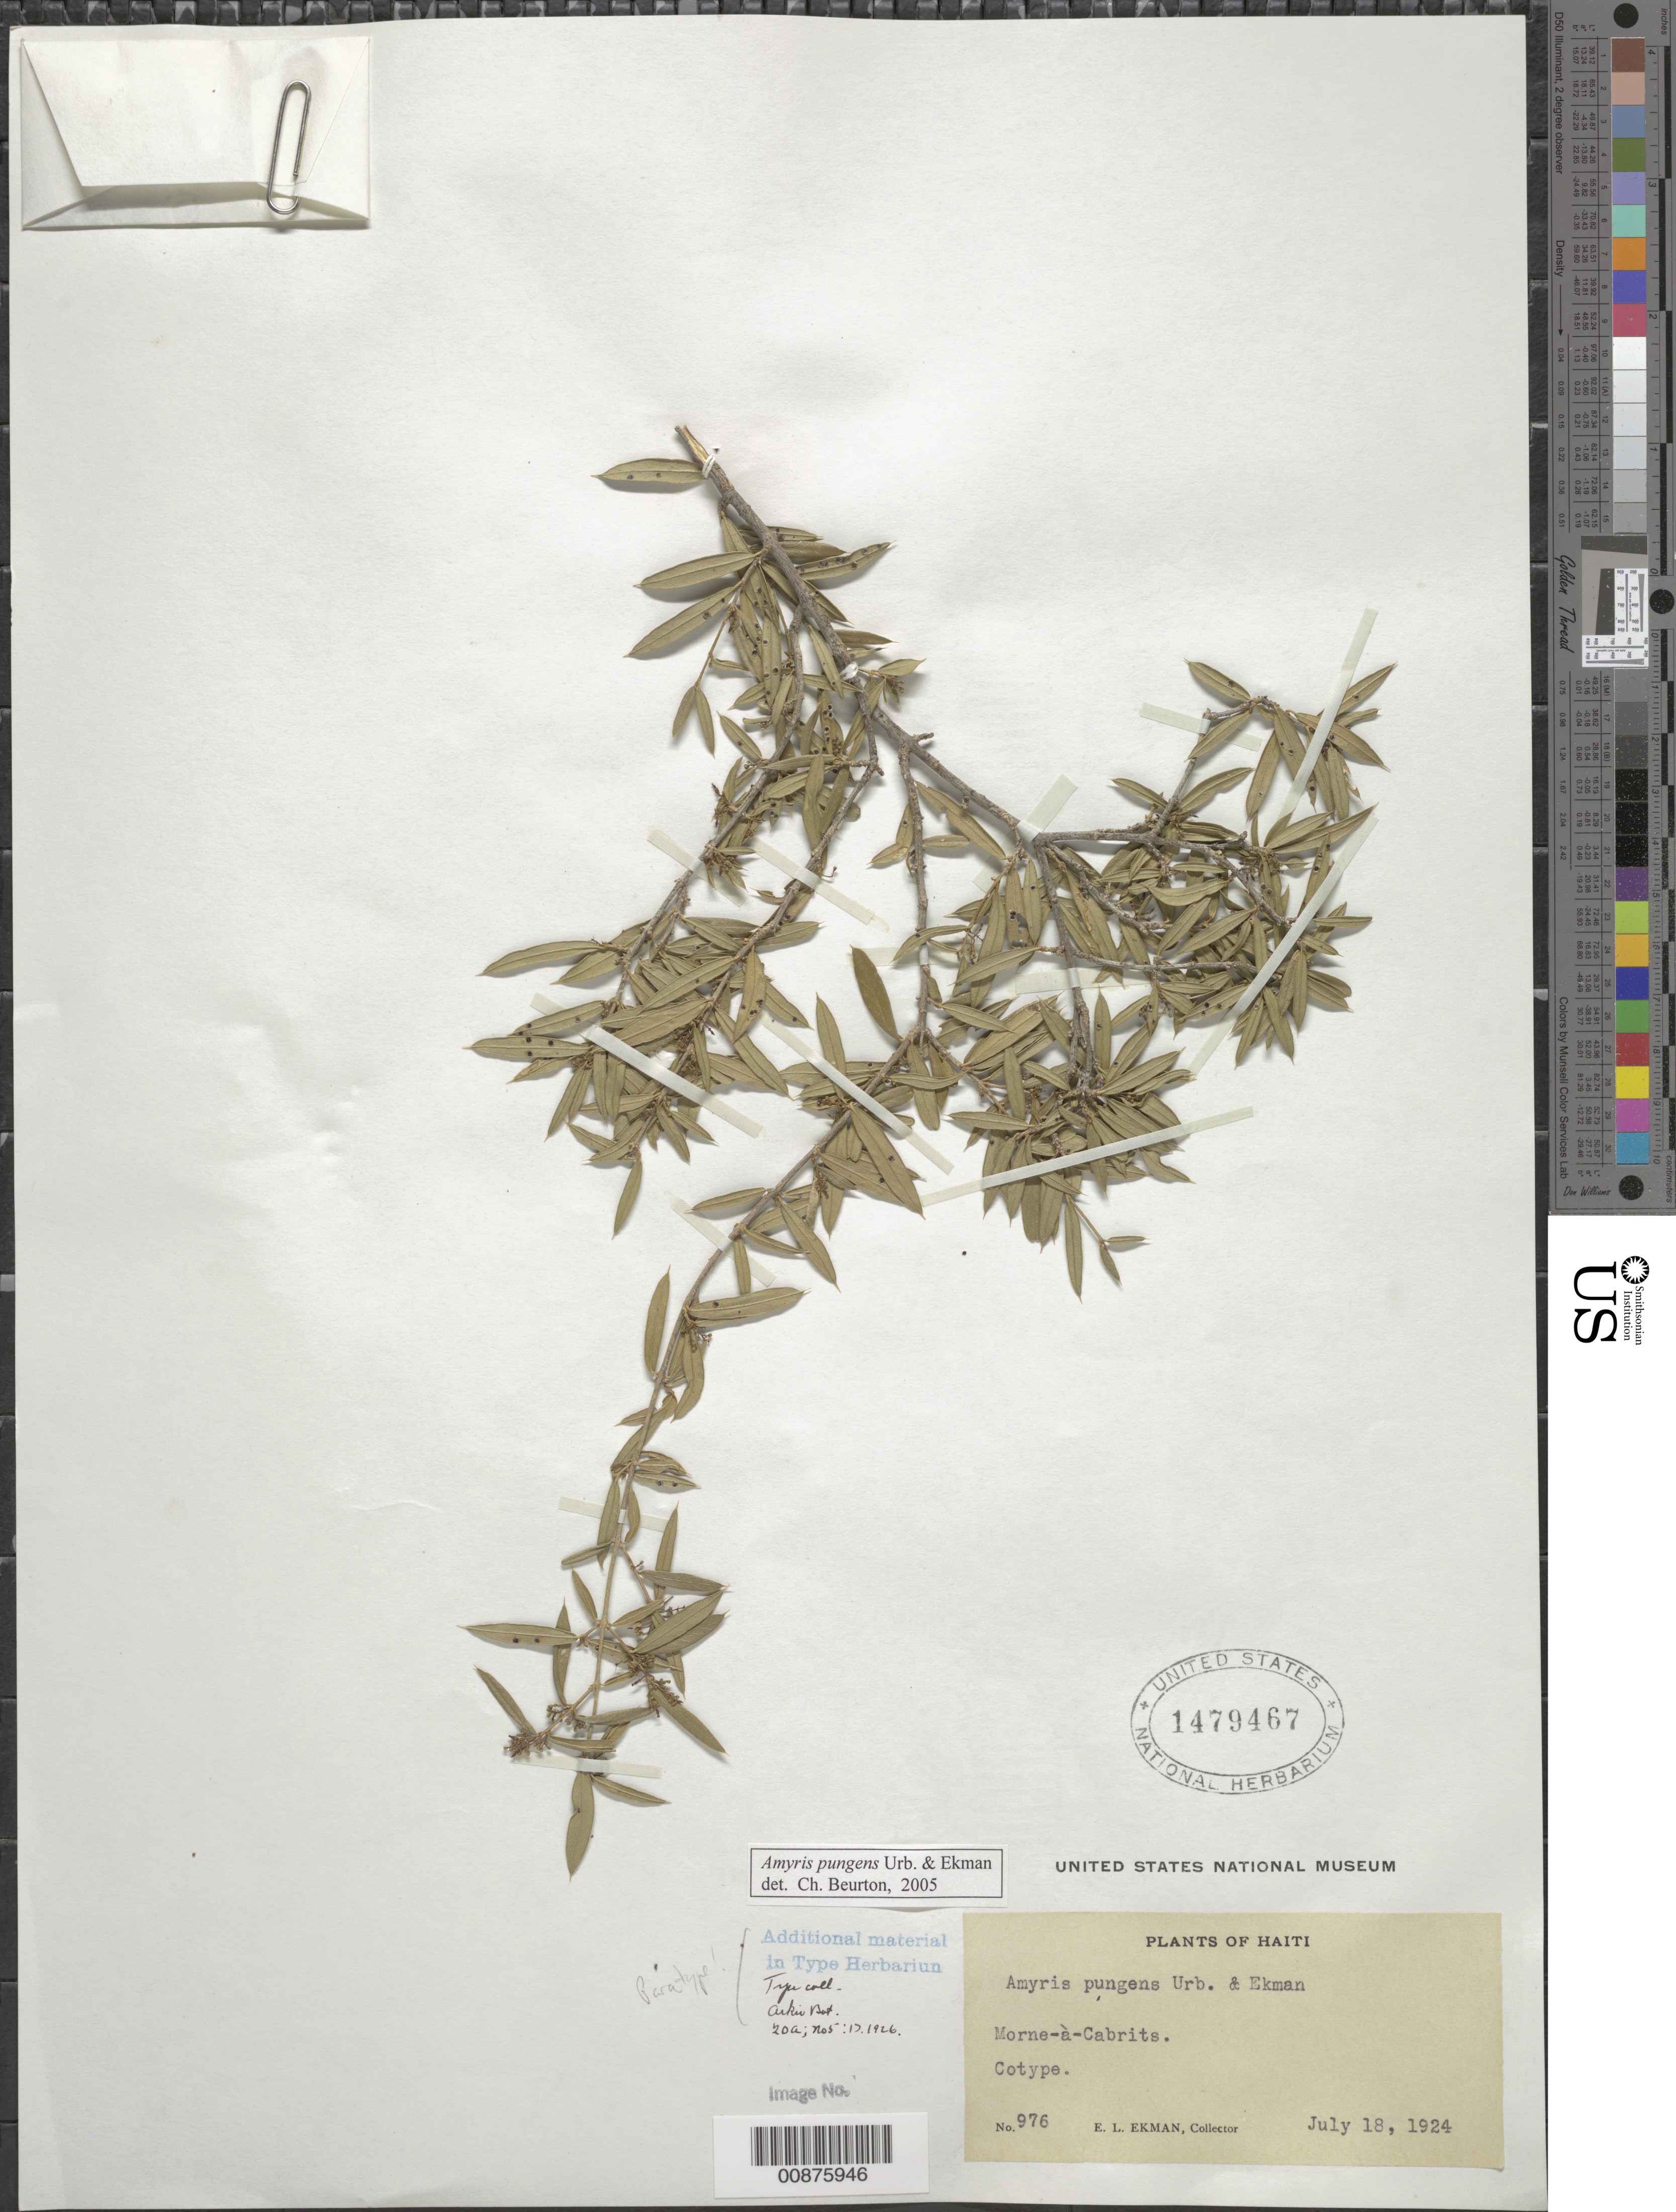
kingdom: Plantae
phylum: Tracheophyta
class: Magnoliopsida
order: Sapindales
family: Rutaceae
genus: Amyris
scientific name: Amyris pungens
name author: Urb. & Ekman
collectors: E. L. Ekman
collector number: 976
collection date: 1924-07-18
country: Haiti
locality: Mome-a-Cabrits.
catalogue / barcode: US 1479467